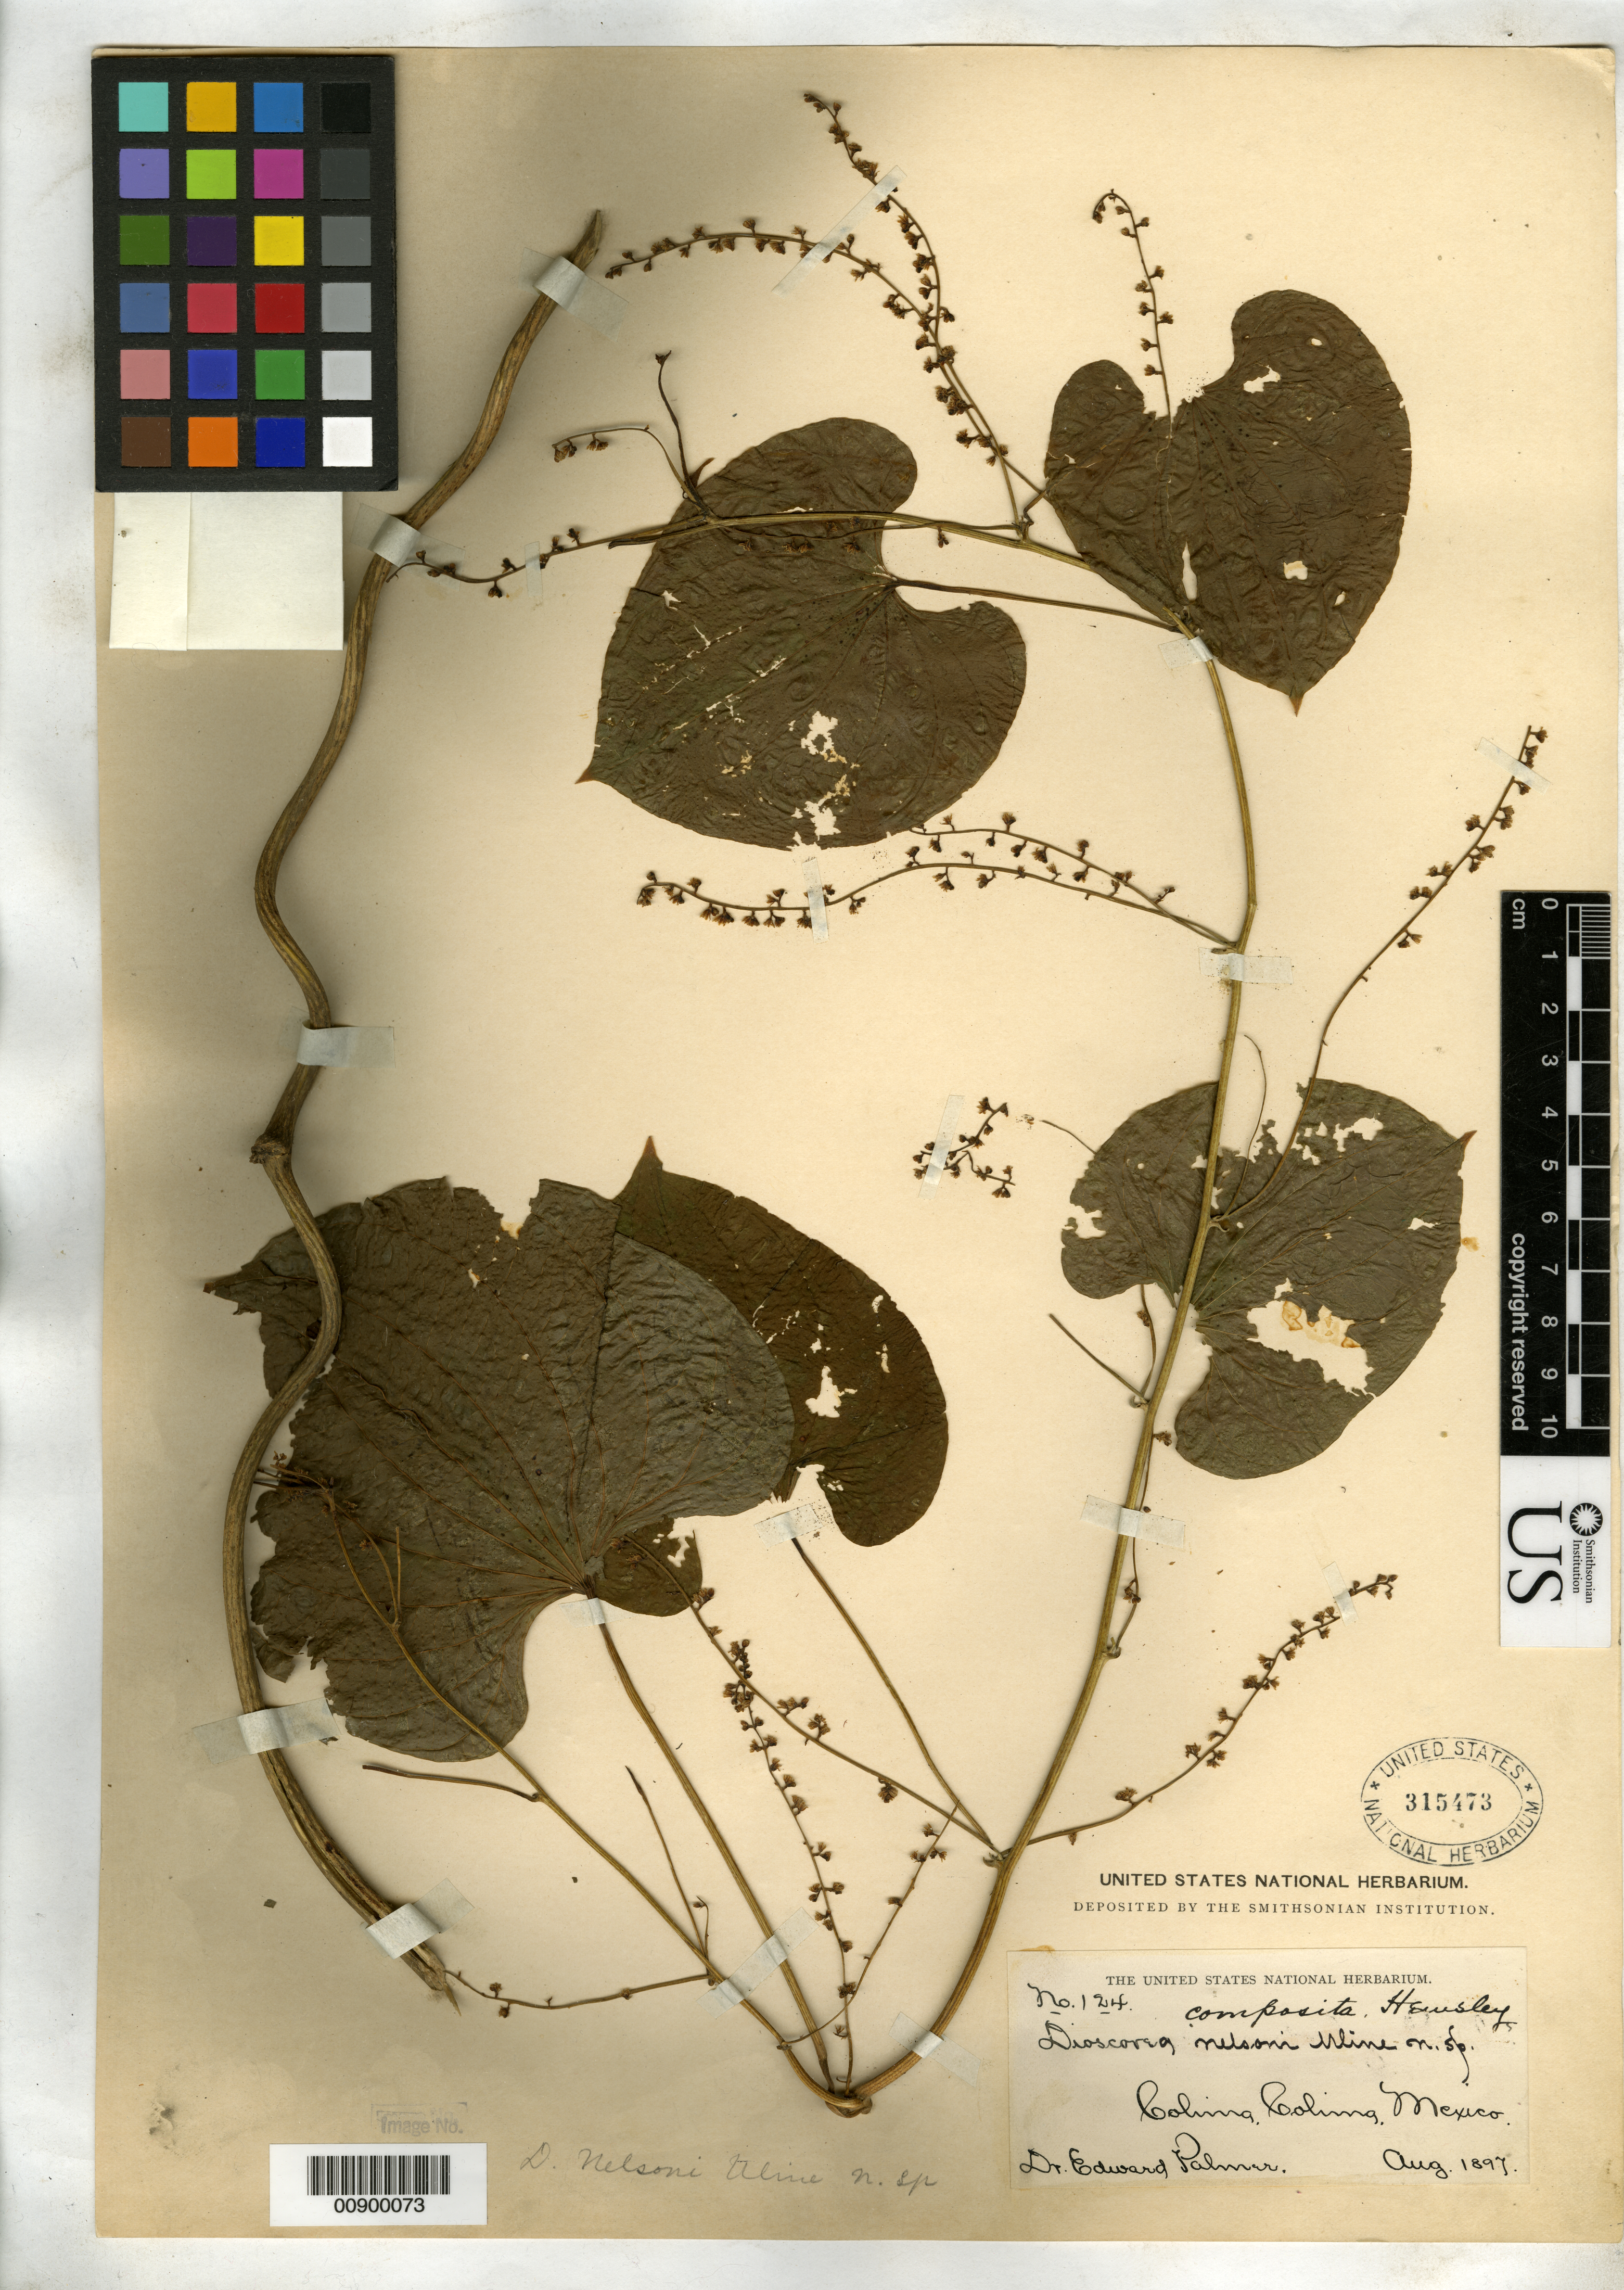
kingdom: Plantae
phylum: Tracheophyta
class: Liliopsida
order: Dioscoreales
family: Dioscoreaceae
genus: Dioscorea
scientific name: Dioscorea nelsonii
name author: Uline ex R. Knuth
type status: Isosyntype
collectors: E. Palmer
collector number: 124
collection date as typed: Aug 1897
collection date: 1897-08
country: Mexico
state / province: Colima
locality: Colima, Colima.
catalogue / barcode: US 315473